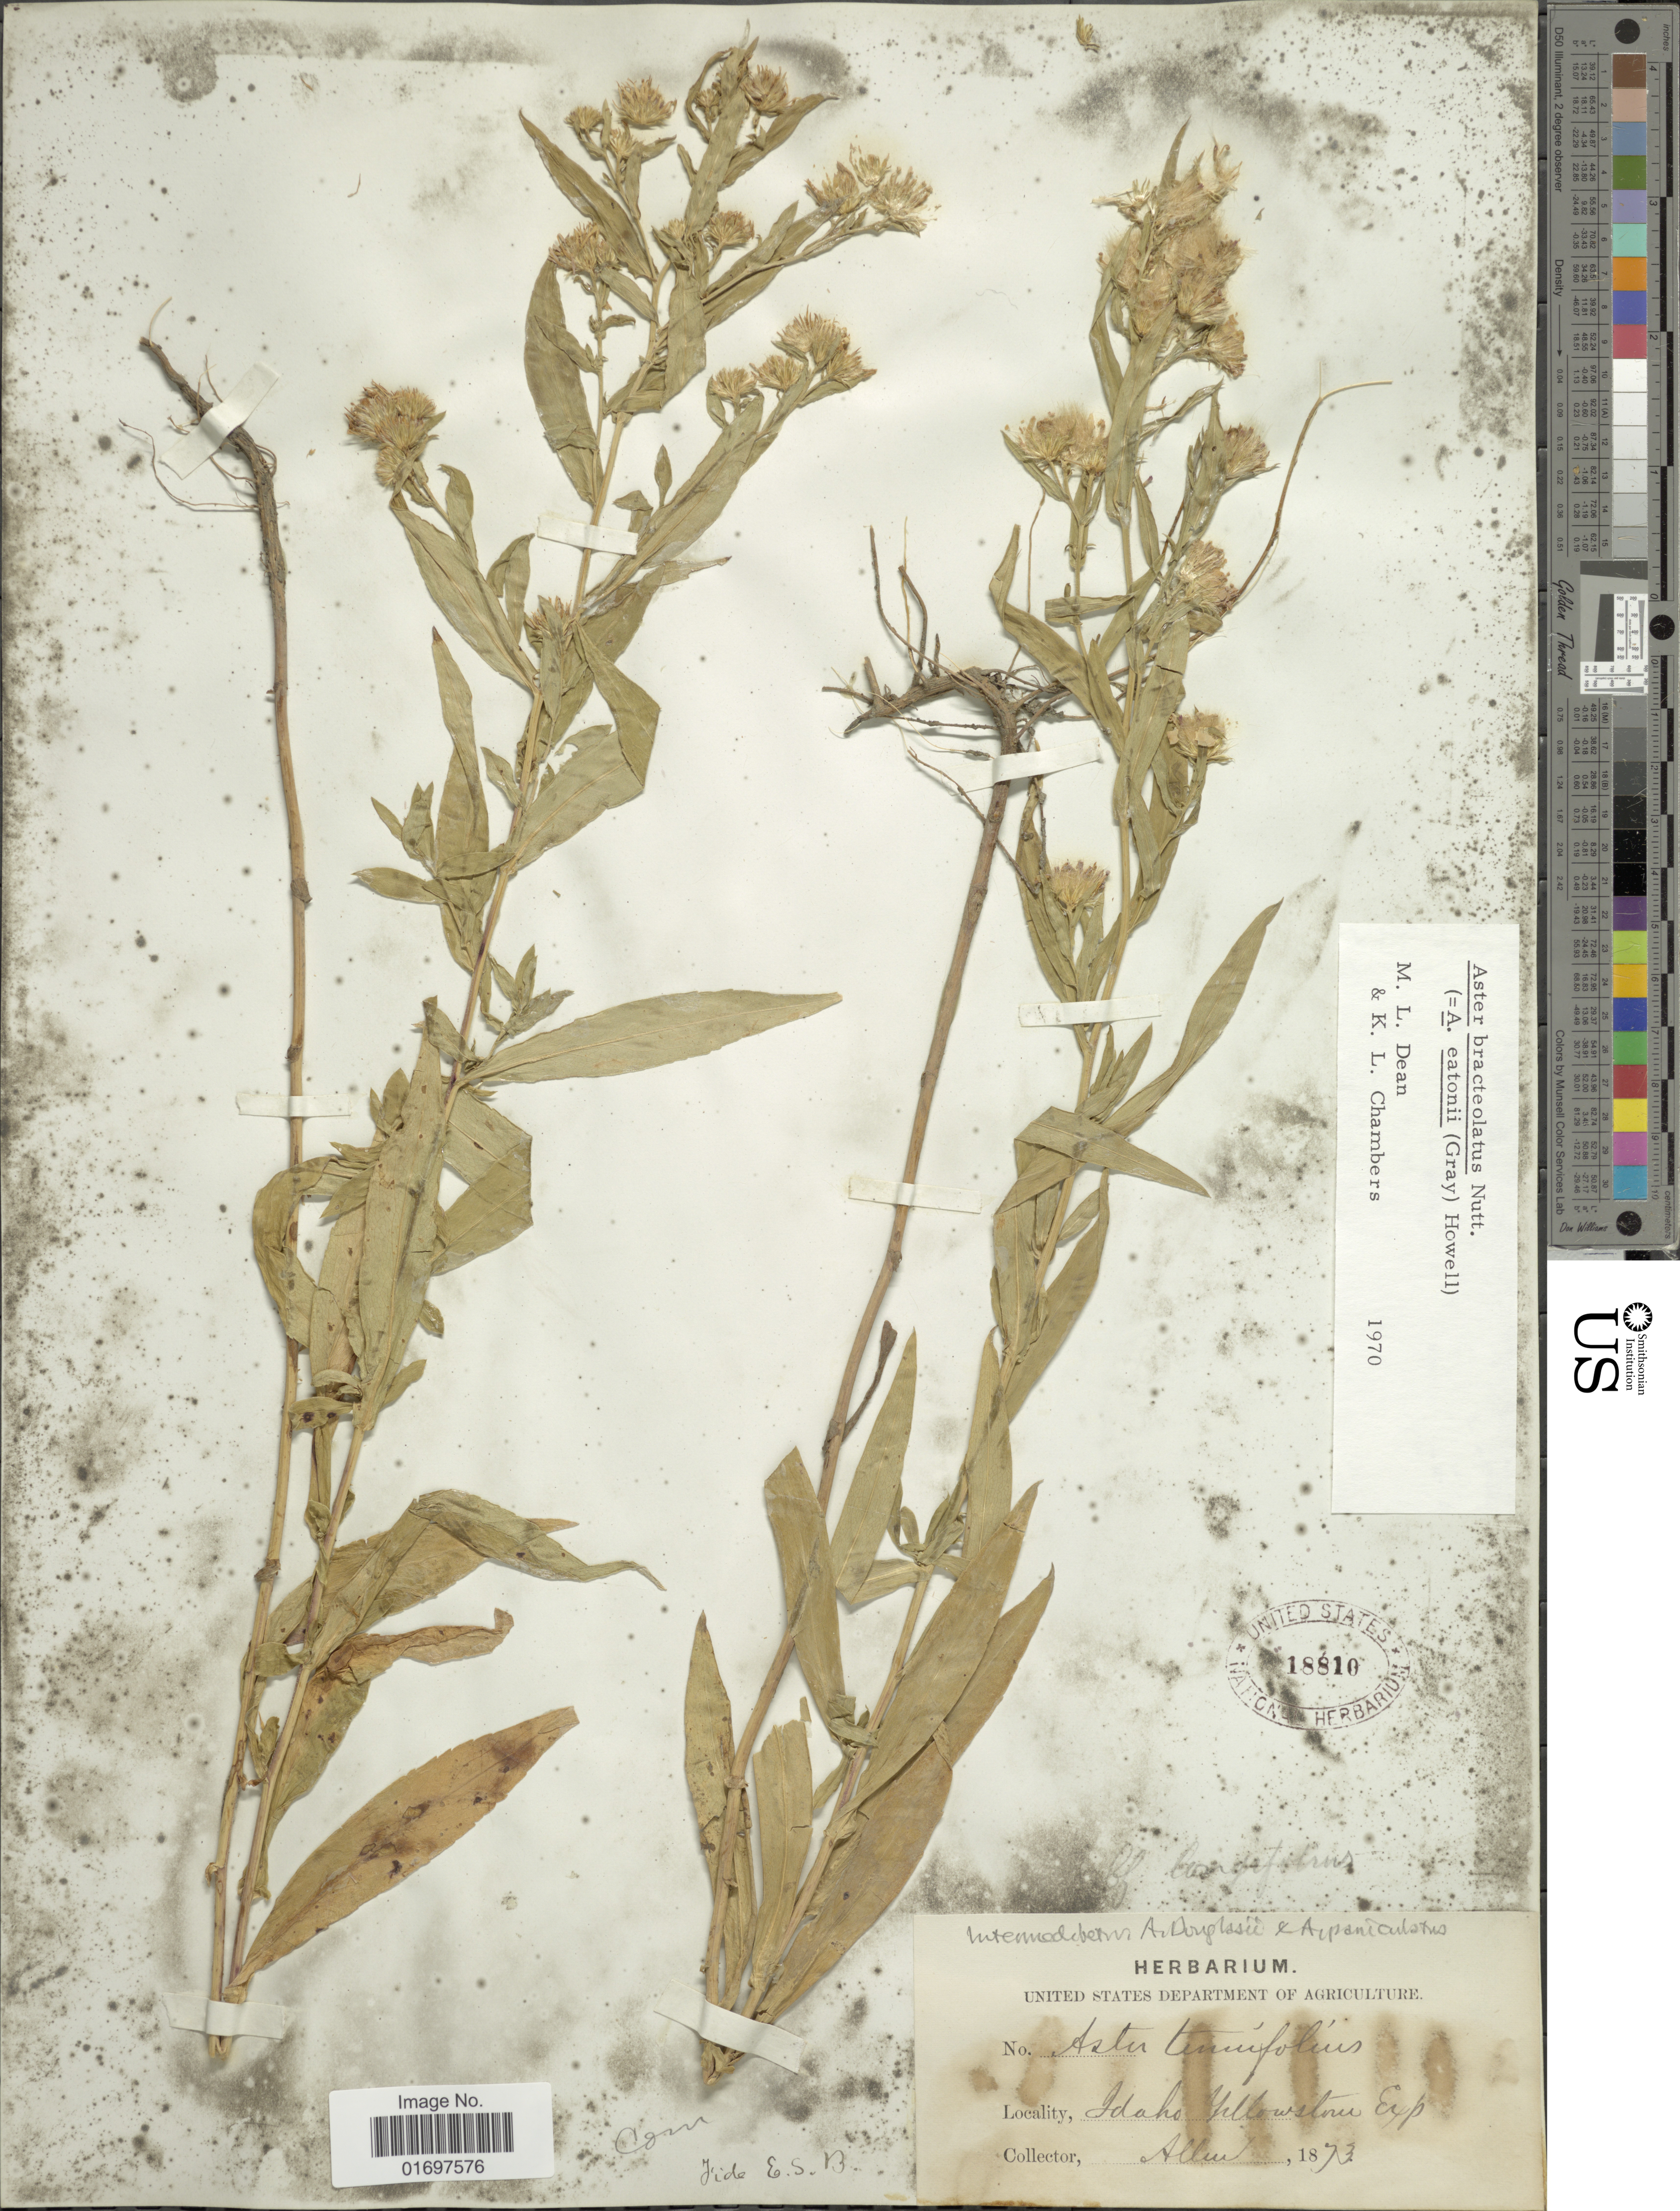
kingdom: Plantae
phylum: Tracheophyta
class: Magnoliopsida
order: Asterales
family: Asteraceae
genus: Symphyotrichum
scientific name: Symphyotrichum bracteolatum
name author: (Nutt.) G.L. Nesom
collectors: -- Allen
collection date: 1873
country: United States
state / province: Idaho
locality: Idaho Yellowstone.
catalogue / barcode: US 18810